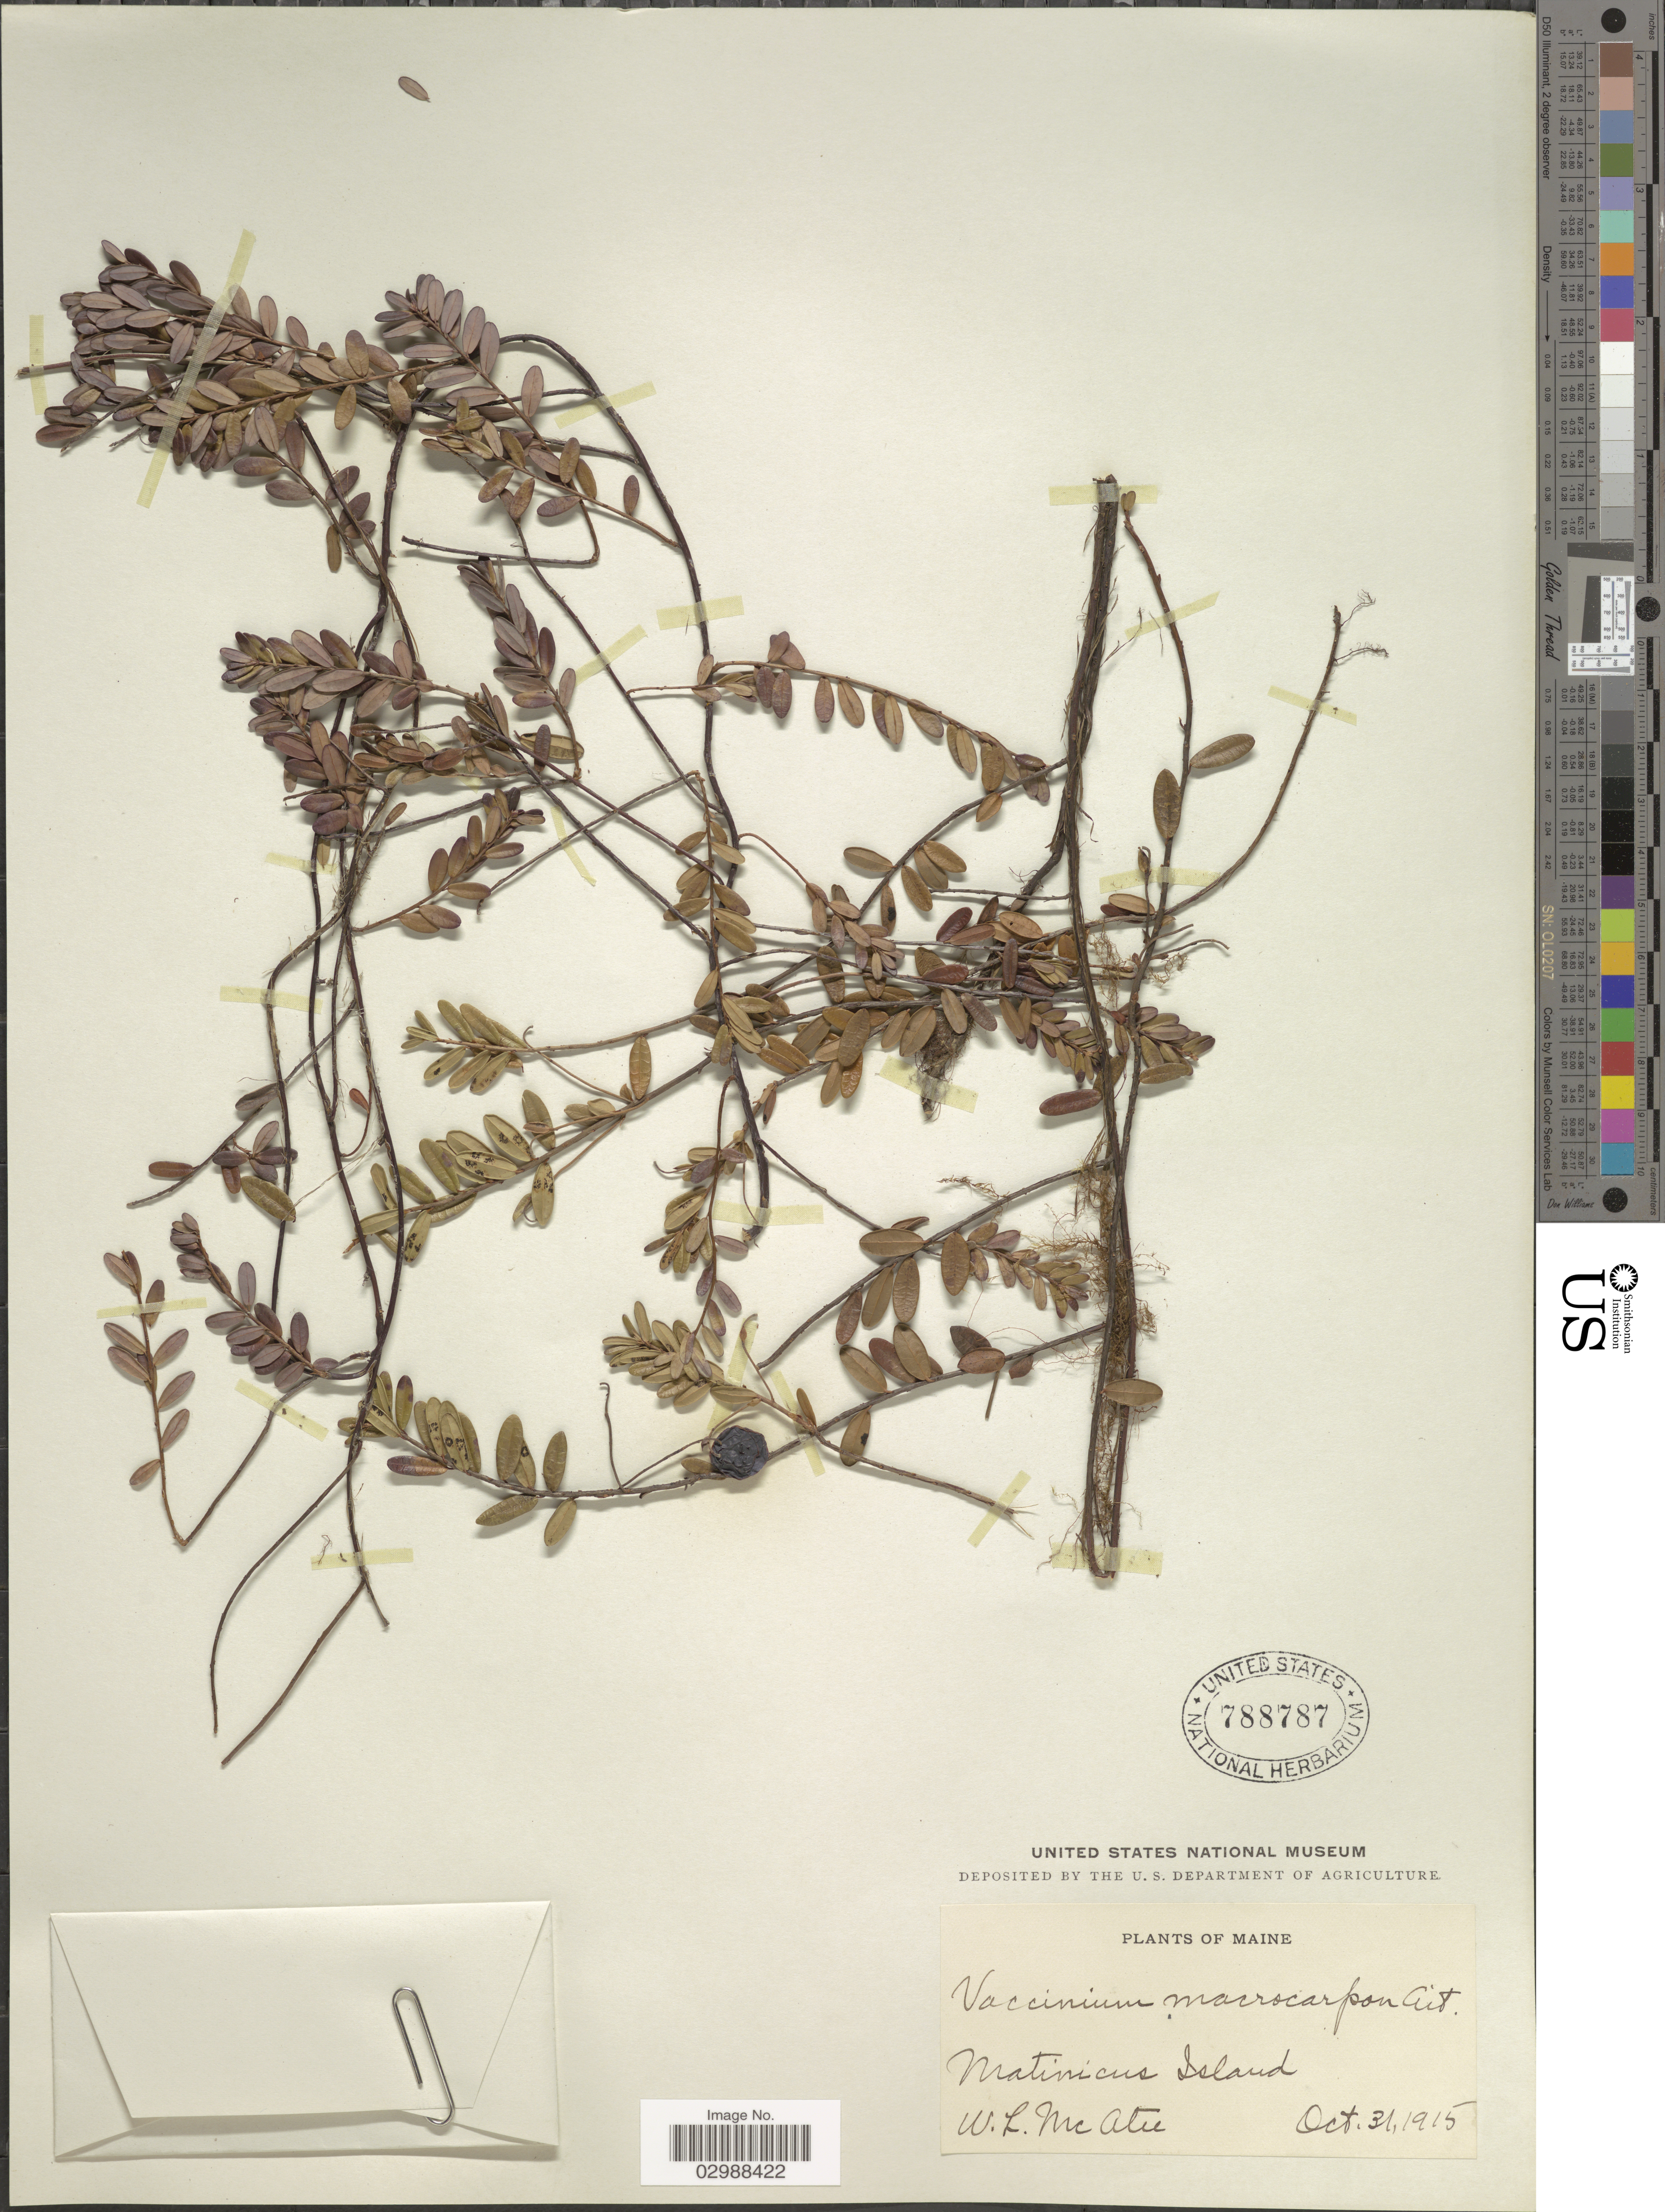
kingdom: Plantae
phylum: Tracheophyta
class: Magnoliopsida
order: Ericales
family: Ericaceae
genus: Vaccinium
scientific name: Vaccinium macrocarpon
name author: Aiton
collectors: W. McAtee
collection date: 1915-10-31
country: United States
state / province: Maine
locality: Matinicus Island.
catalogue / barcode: US 788787